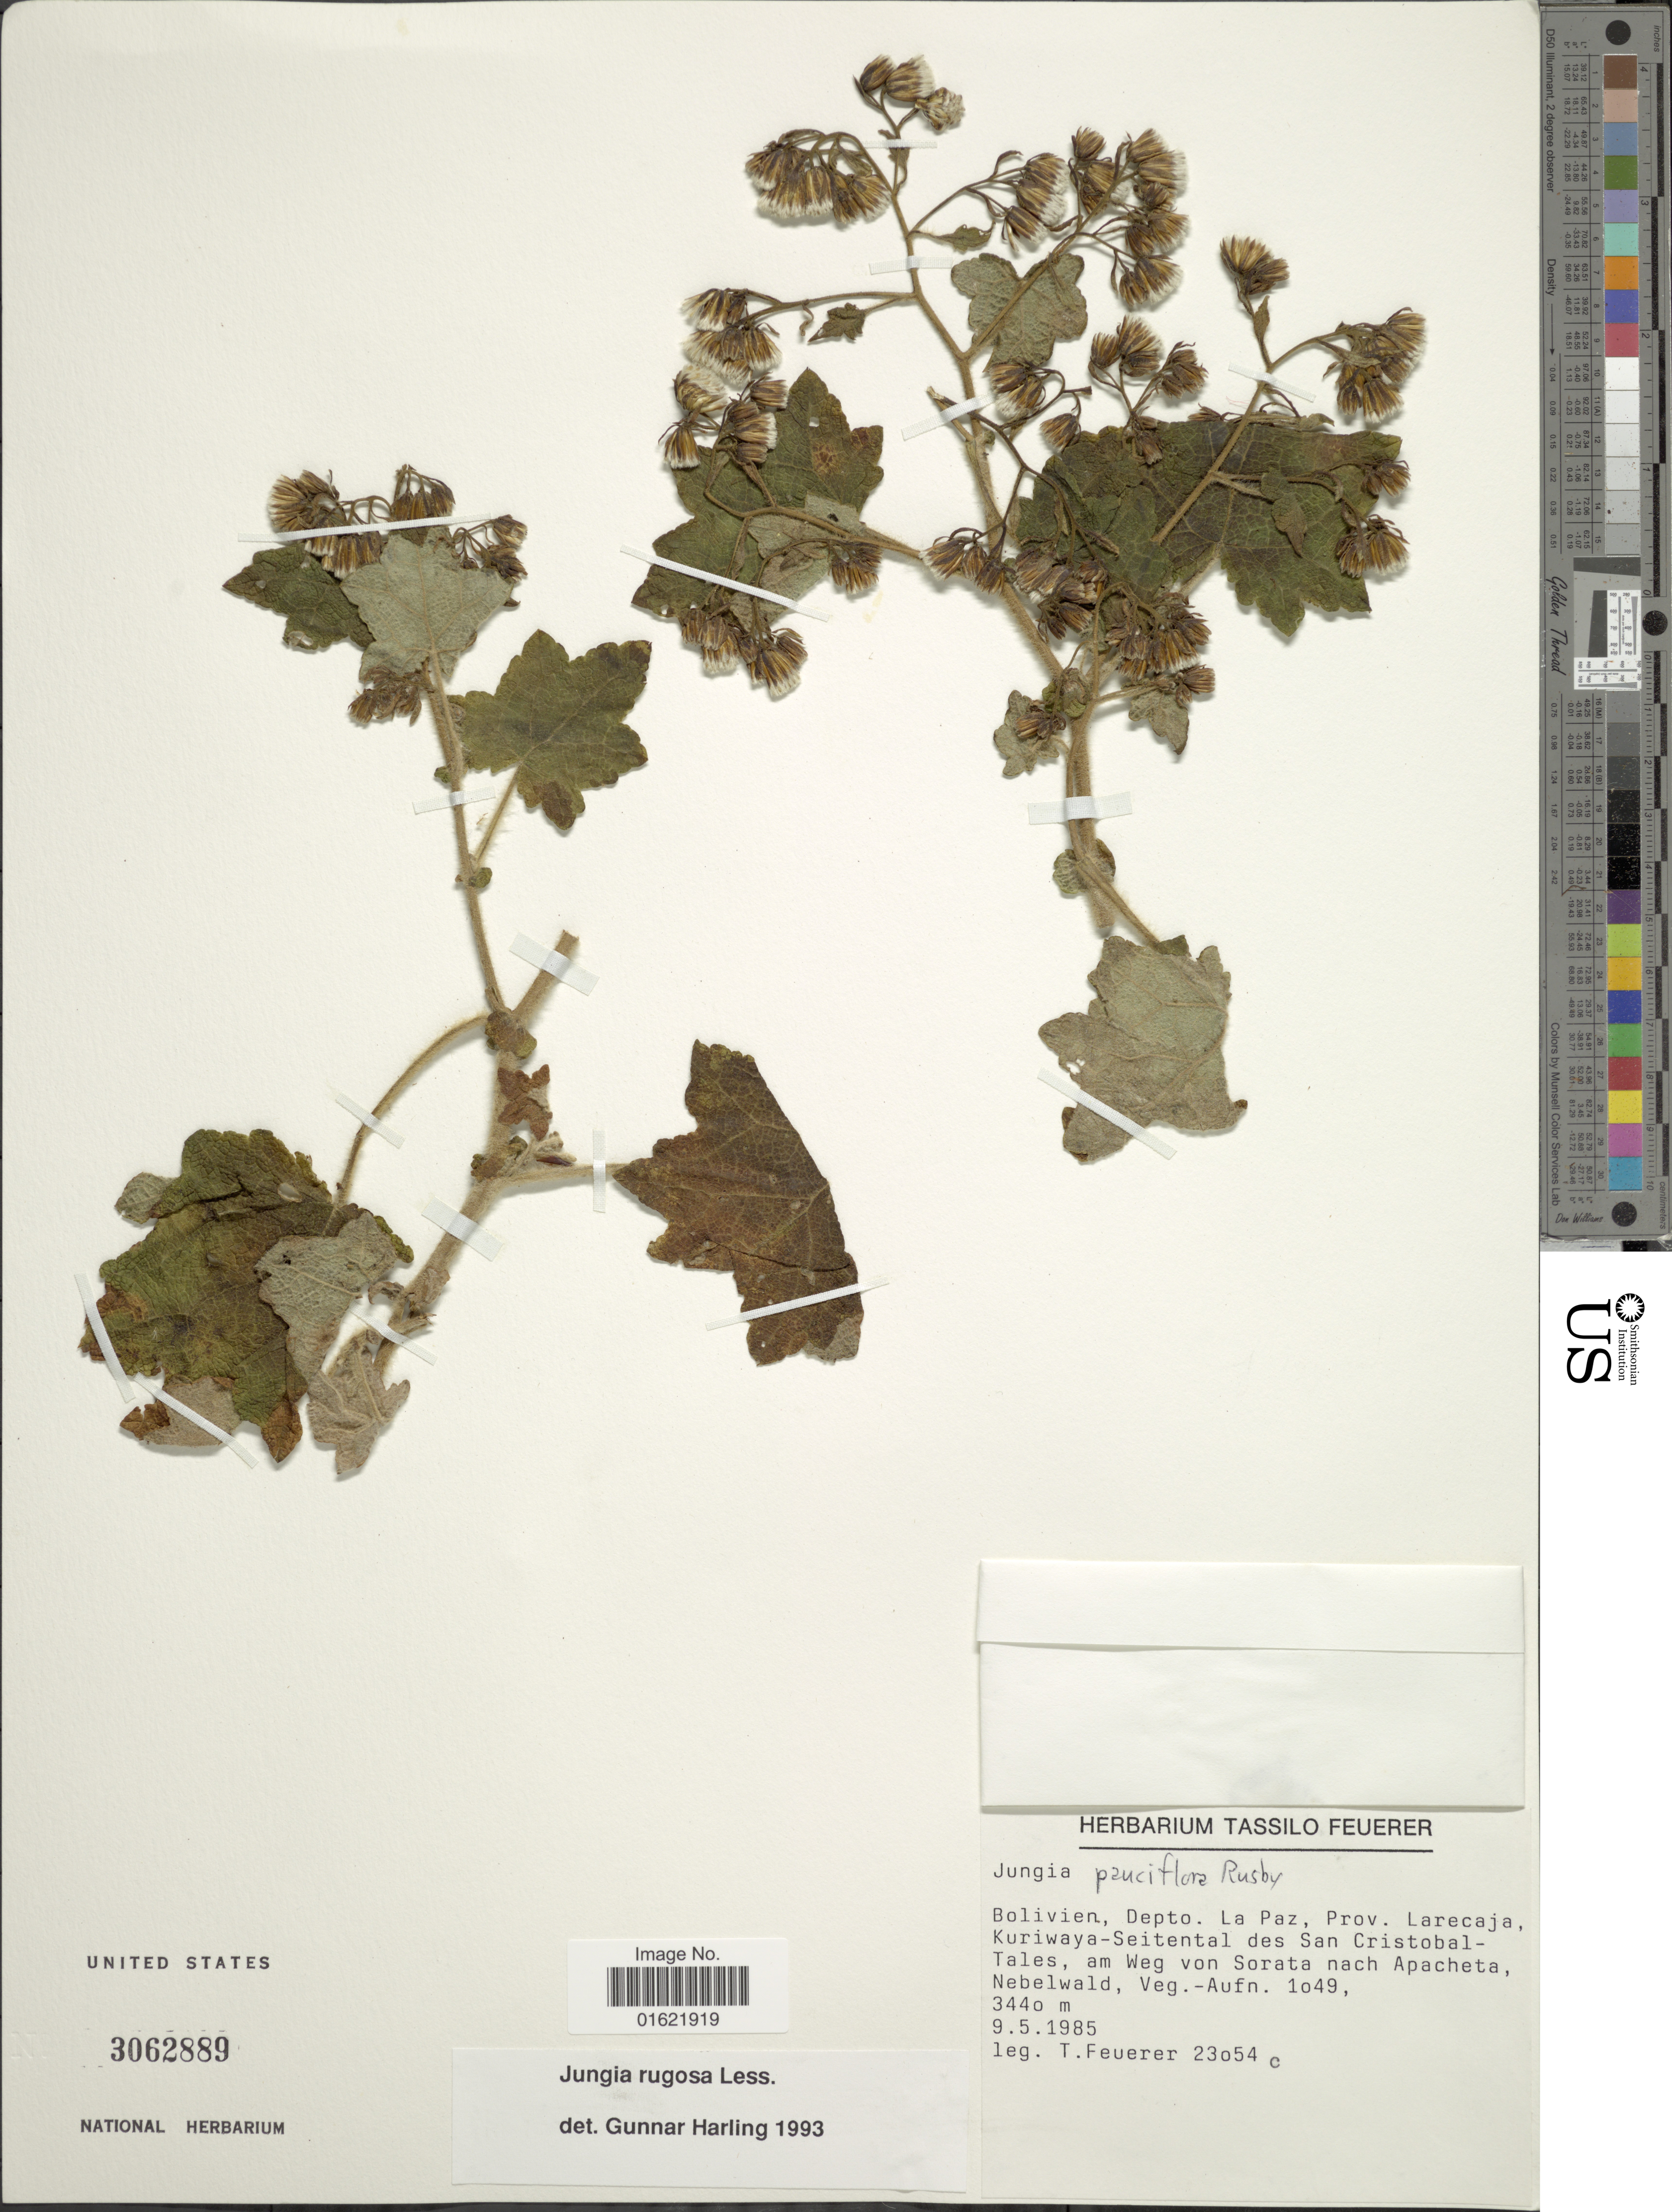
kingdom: Plantae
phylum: Tracheophyta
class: Magnoliopsida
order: Asterales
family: Asteraceae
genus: Jungia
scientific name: Jungia rugosa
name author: Less.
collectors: T. Feuerer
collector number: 23054c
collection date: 1985-05-09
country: Bolivia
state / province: La Paz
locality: Prov. Larecaja, Kuriwaya-Seitental des San Cristobal-Tales, am Weg von Sorata nach Apacheta Nebelwald, Veg-Aufn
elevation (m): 1049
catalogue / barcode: US 3062889